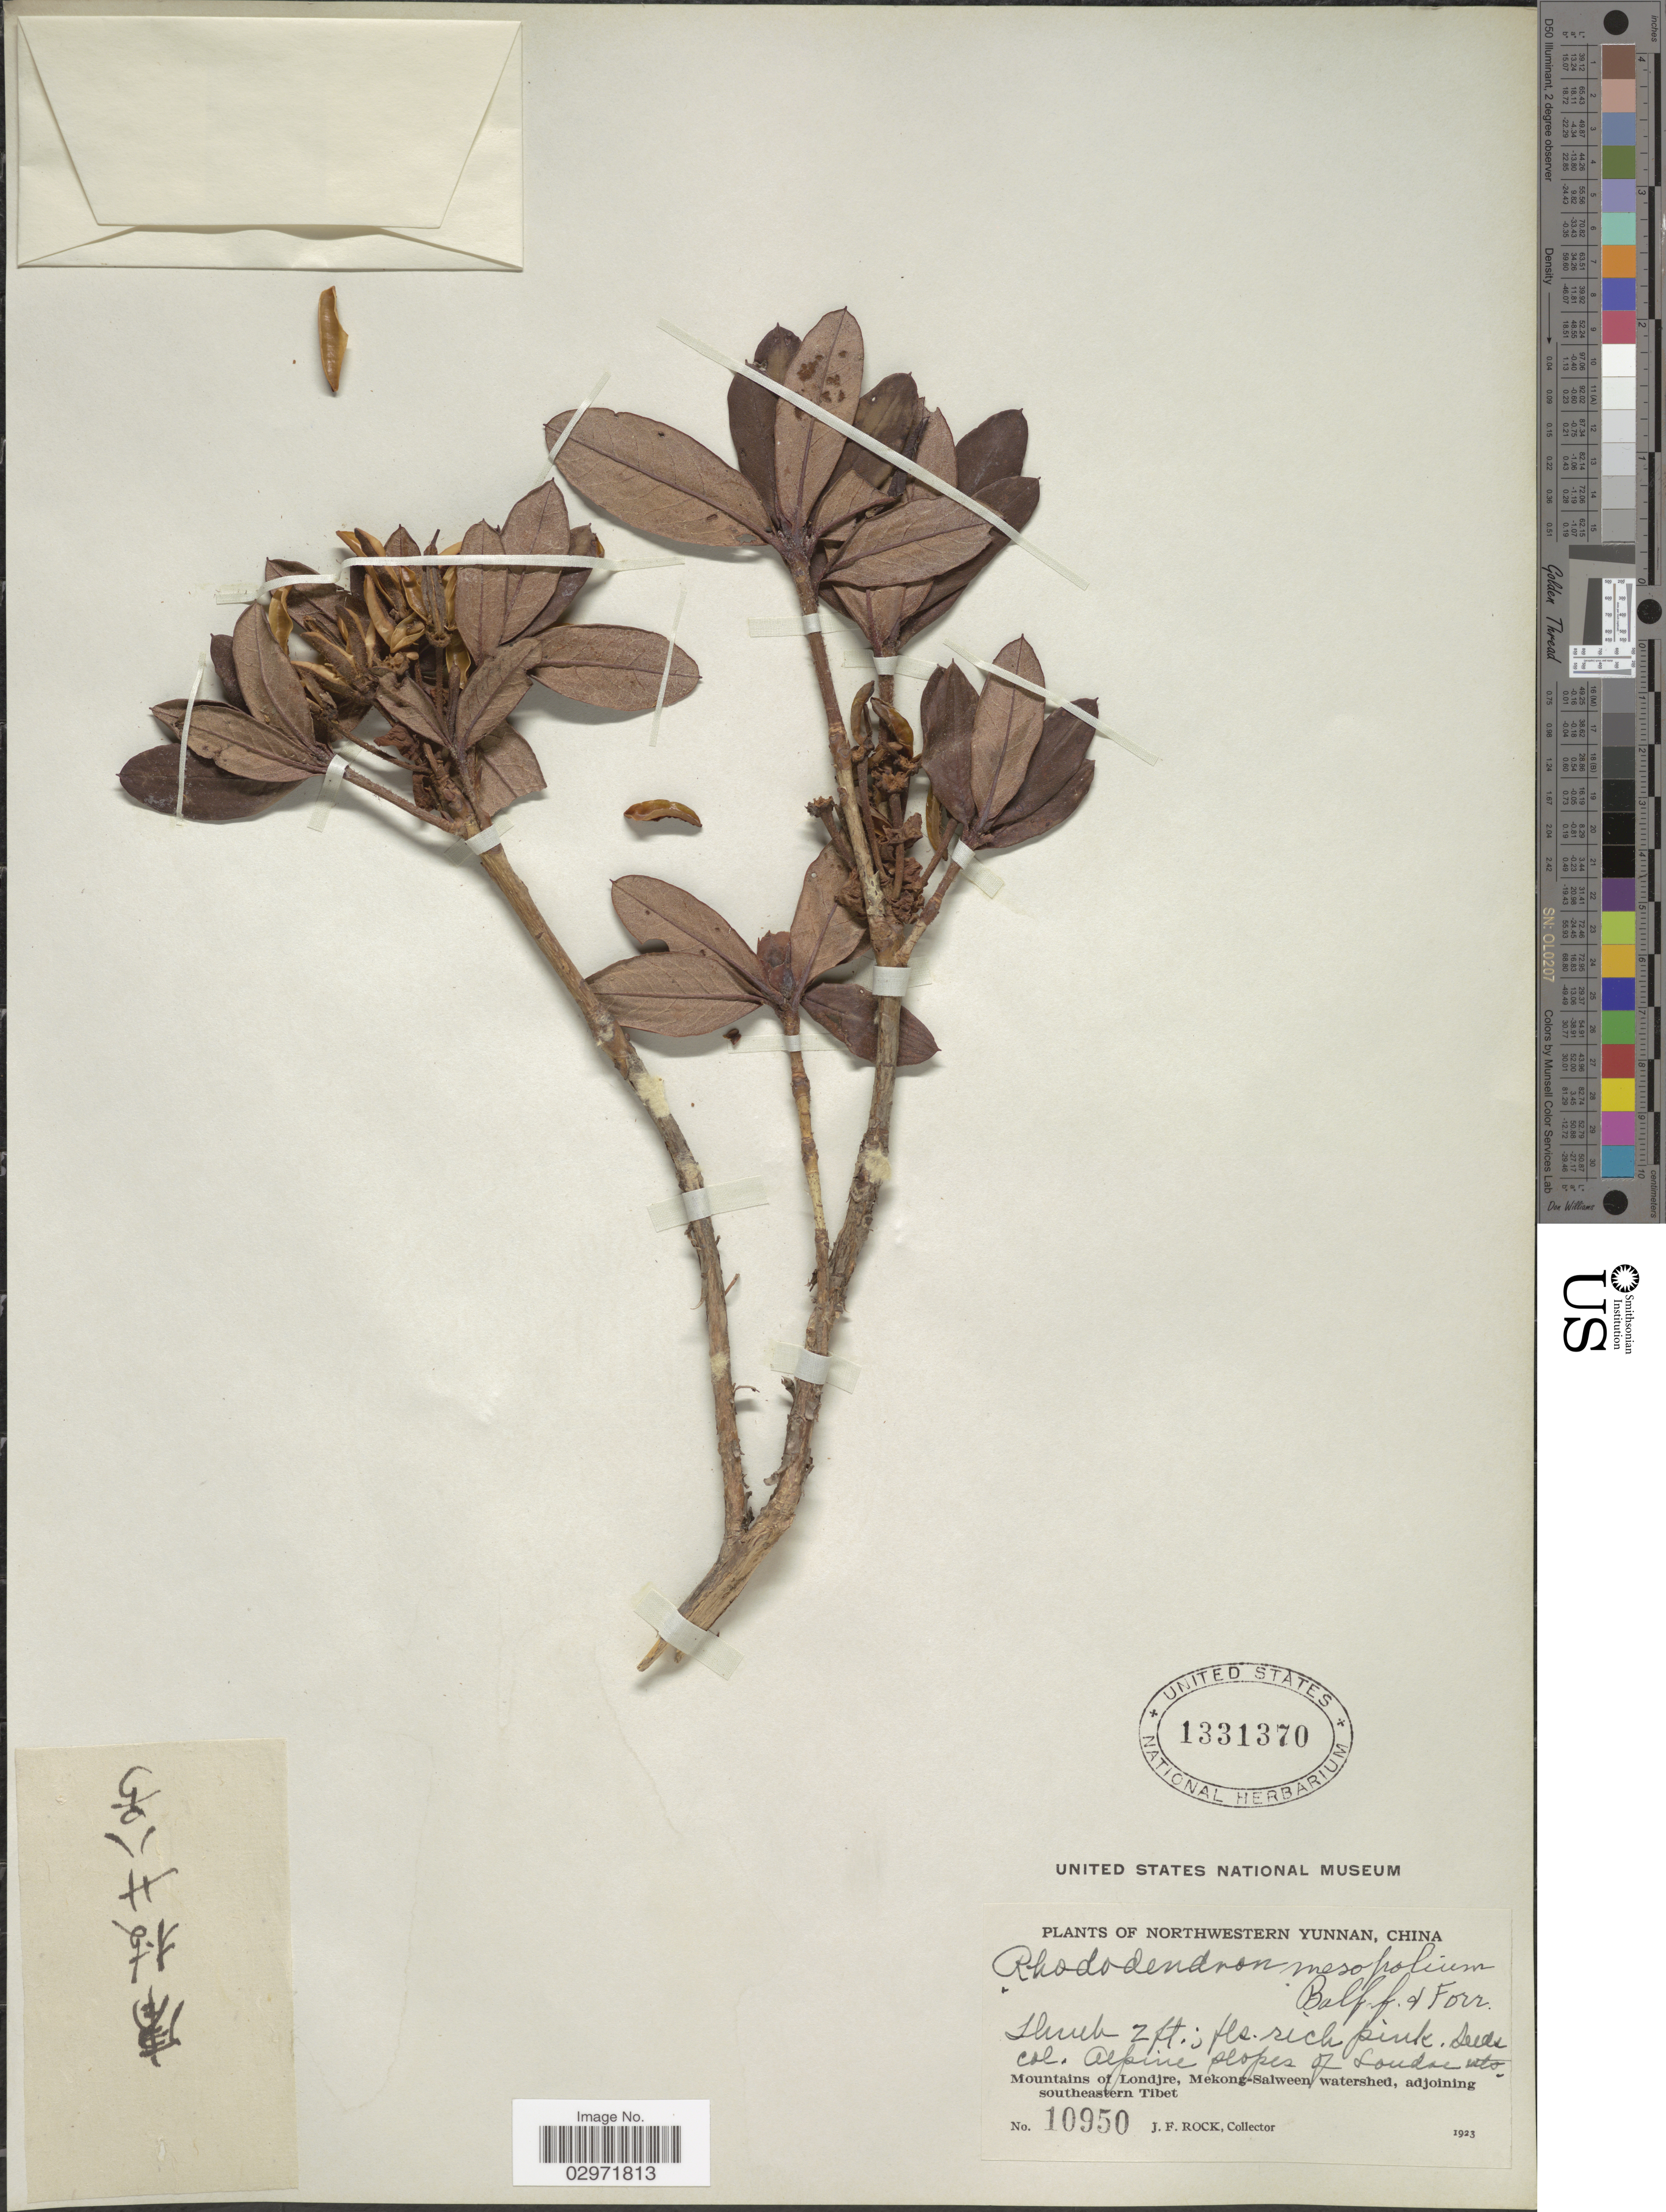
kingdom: Plantae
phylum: Tracheophyta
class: Magnoliopsida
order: Ericales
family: Ericaceae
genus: Rhododendron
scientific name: Rhododendron mesopolium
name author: Balf. f. & Forrest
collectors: J. Rock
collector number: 10950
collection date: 1923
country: China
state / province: Yunnan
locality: Northwestern Yunnan. Alpine slopes of Londre mts. Mountains of Londjre, Mekong-Salween watershed, adjoining southeastern Tibet.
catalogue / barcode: US 1331370